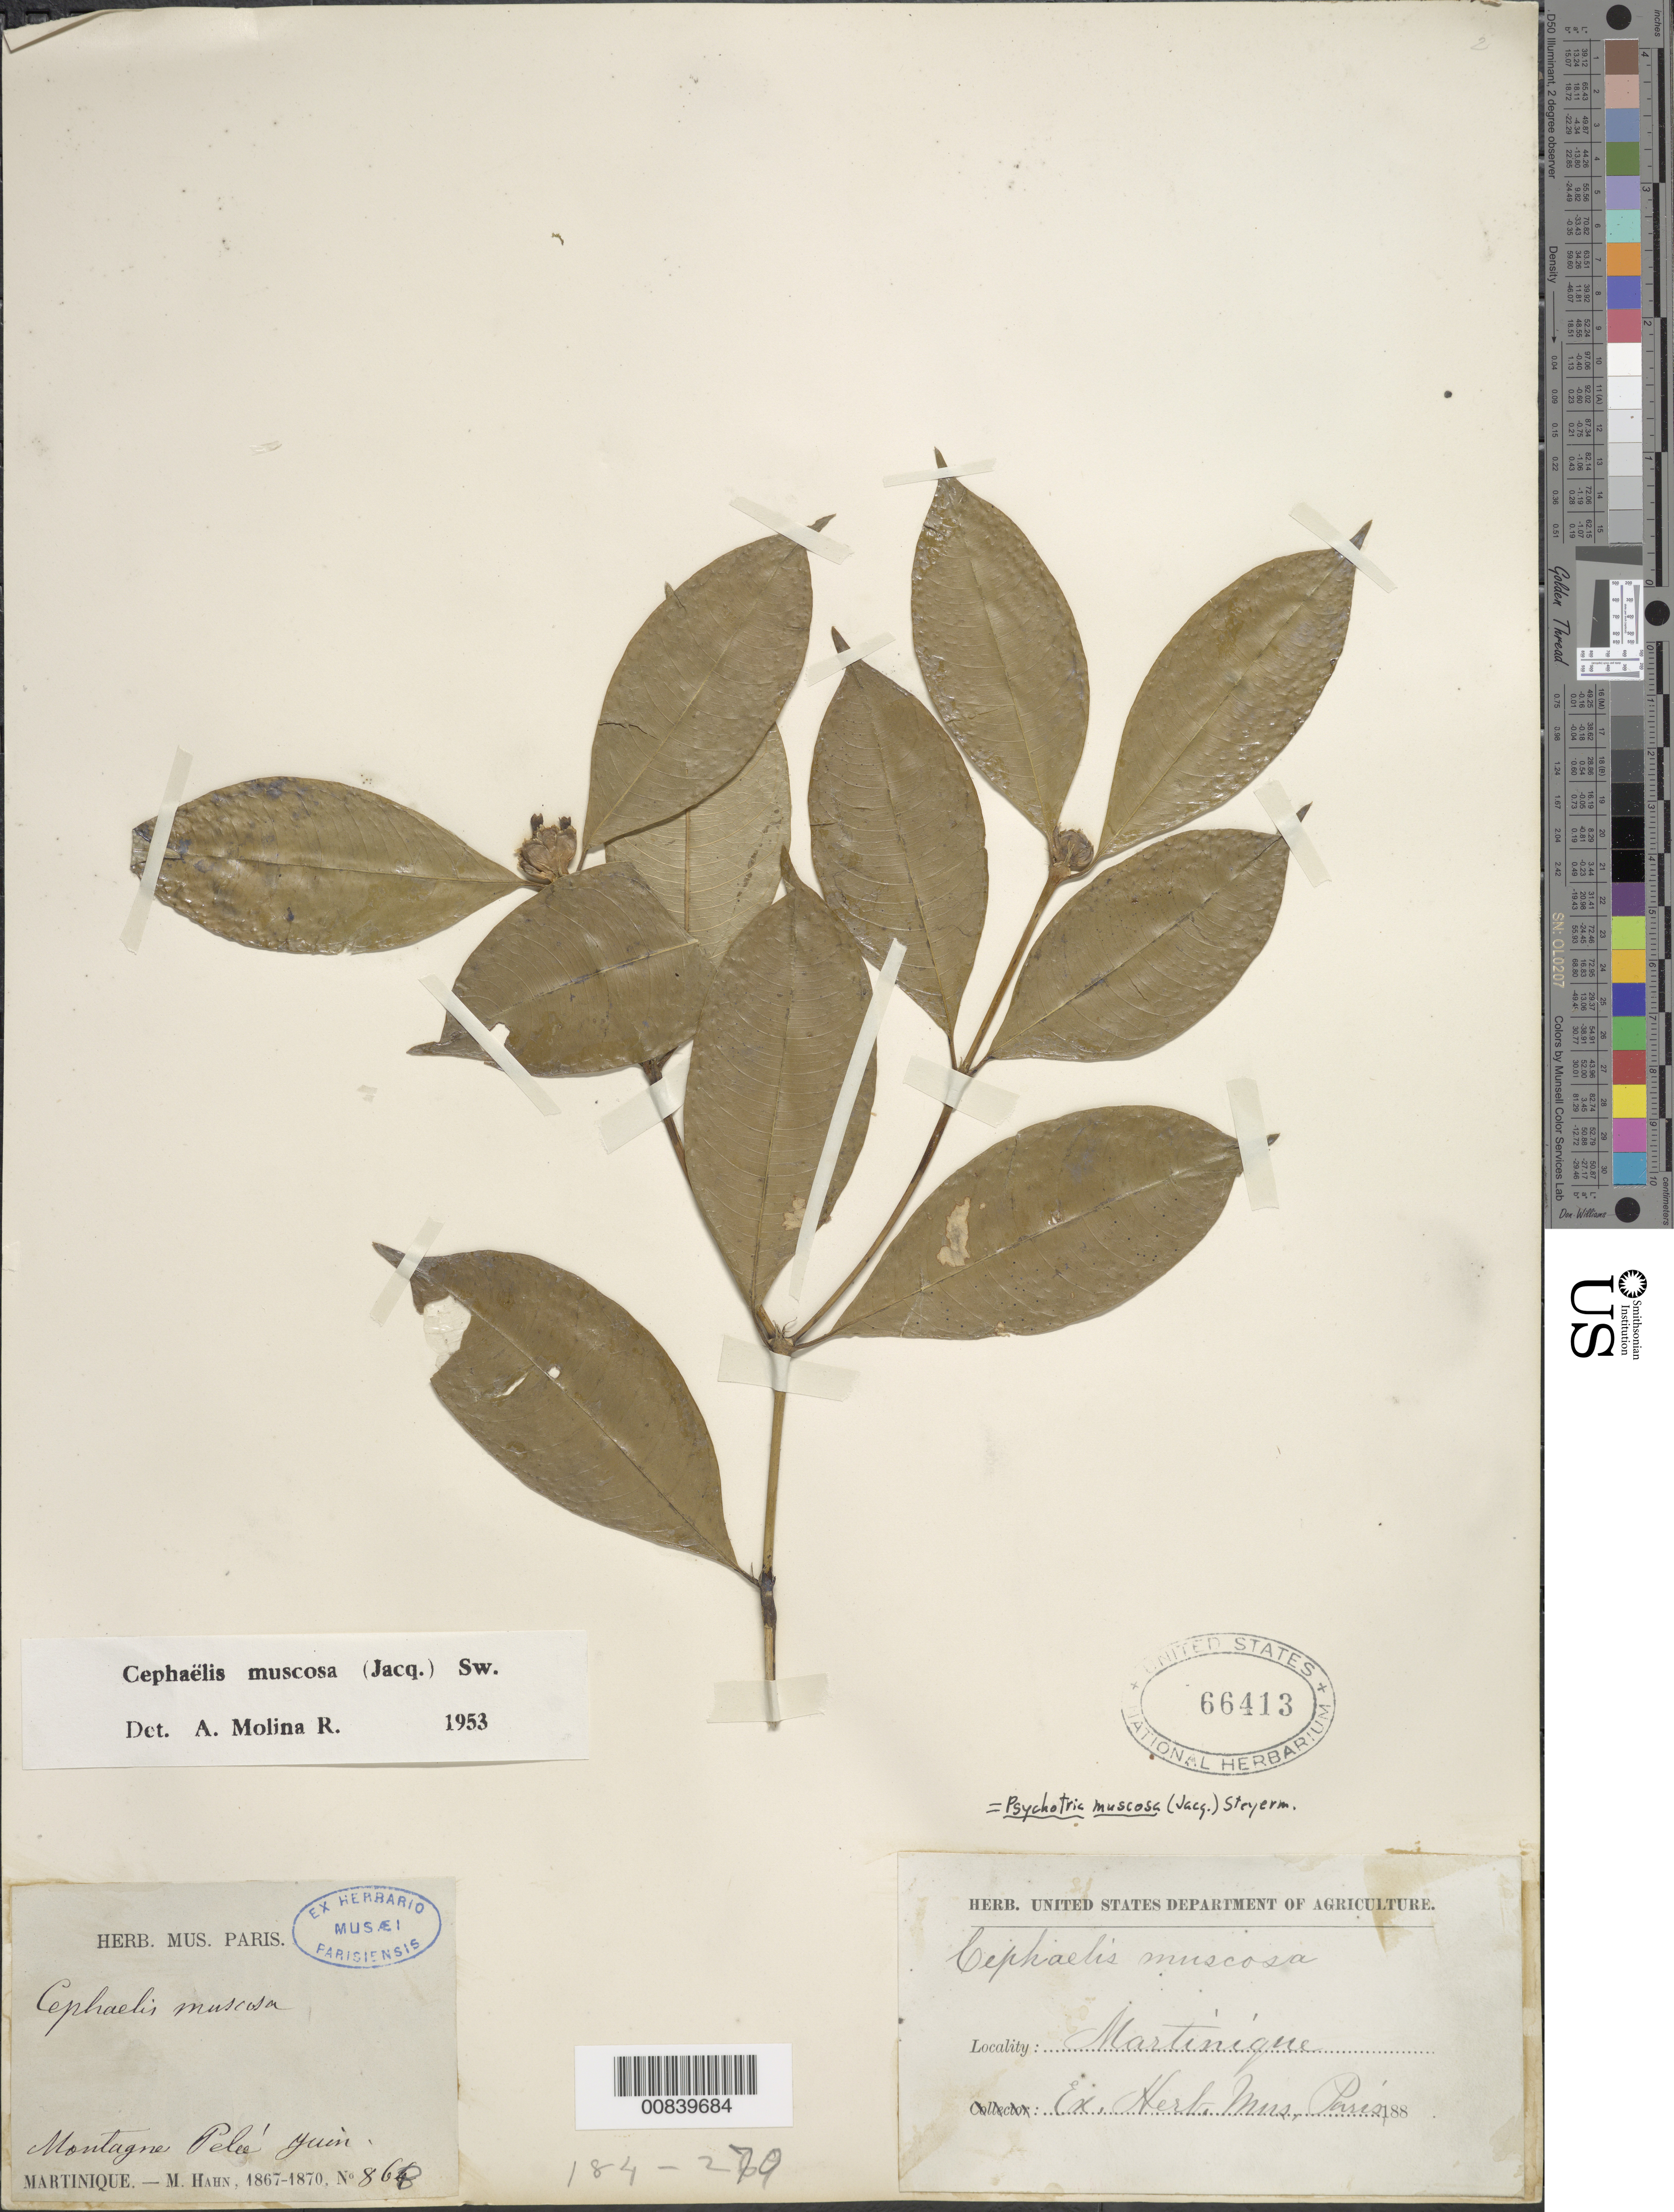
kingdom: Plantae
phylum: Tracheophyta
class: Magnoliopsida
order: Gentianales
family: Rubiaceae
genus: Psychotria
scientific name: Psychotria mucosa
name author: (Jacq.) Steyerm.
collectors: M. Hahn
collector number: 868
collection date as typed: Jun 1867 to -- Jun 1870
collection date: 1867-06/1870-06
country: Martinique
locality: Montagne Pelee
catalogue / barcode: US 66413